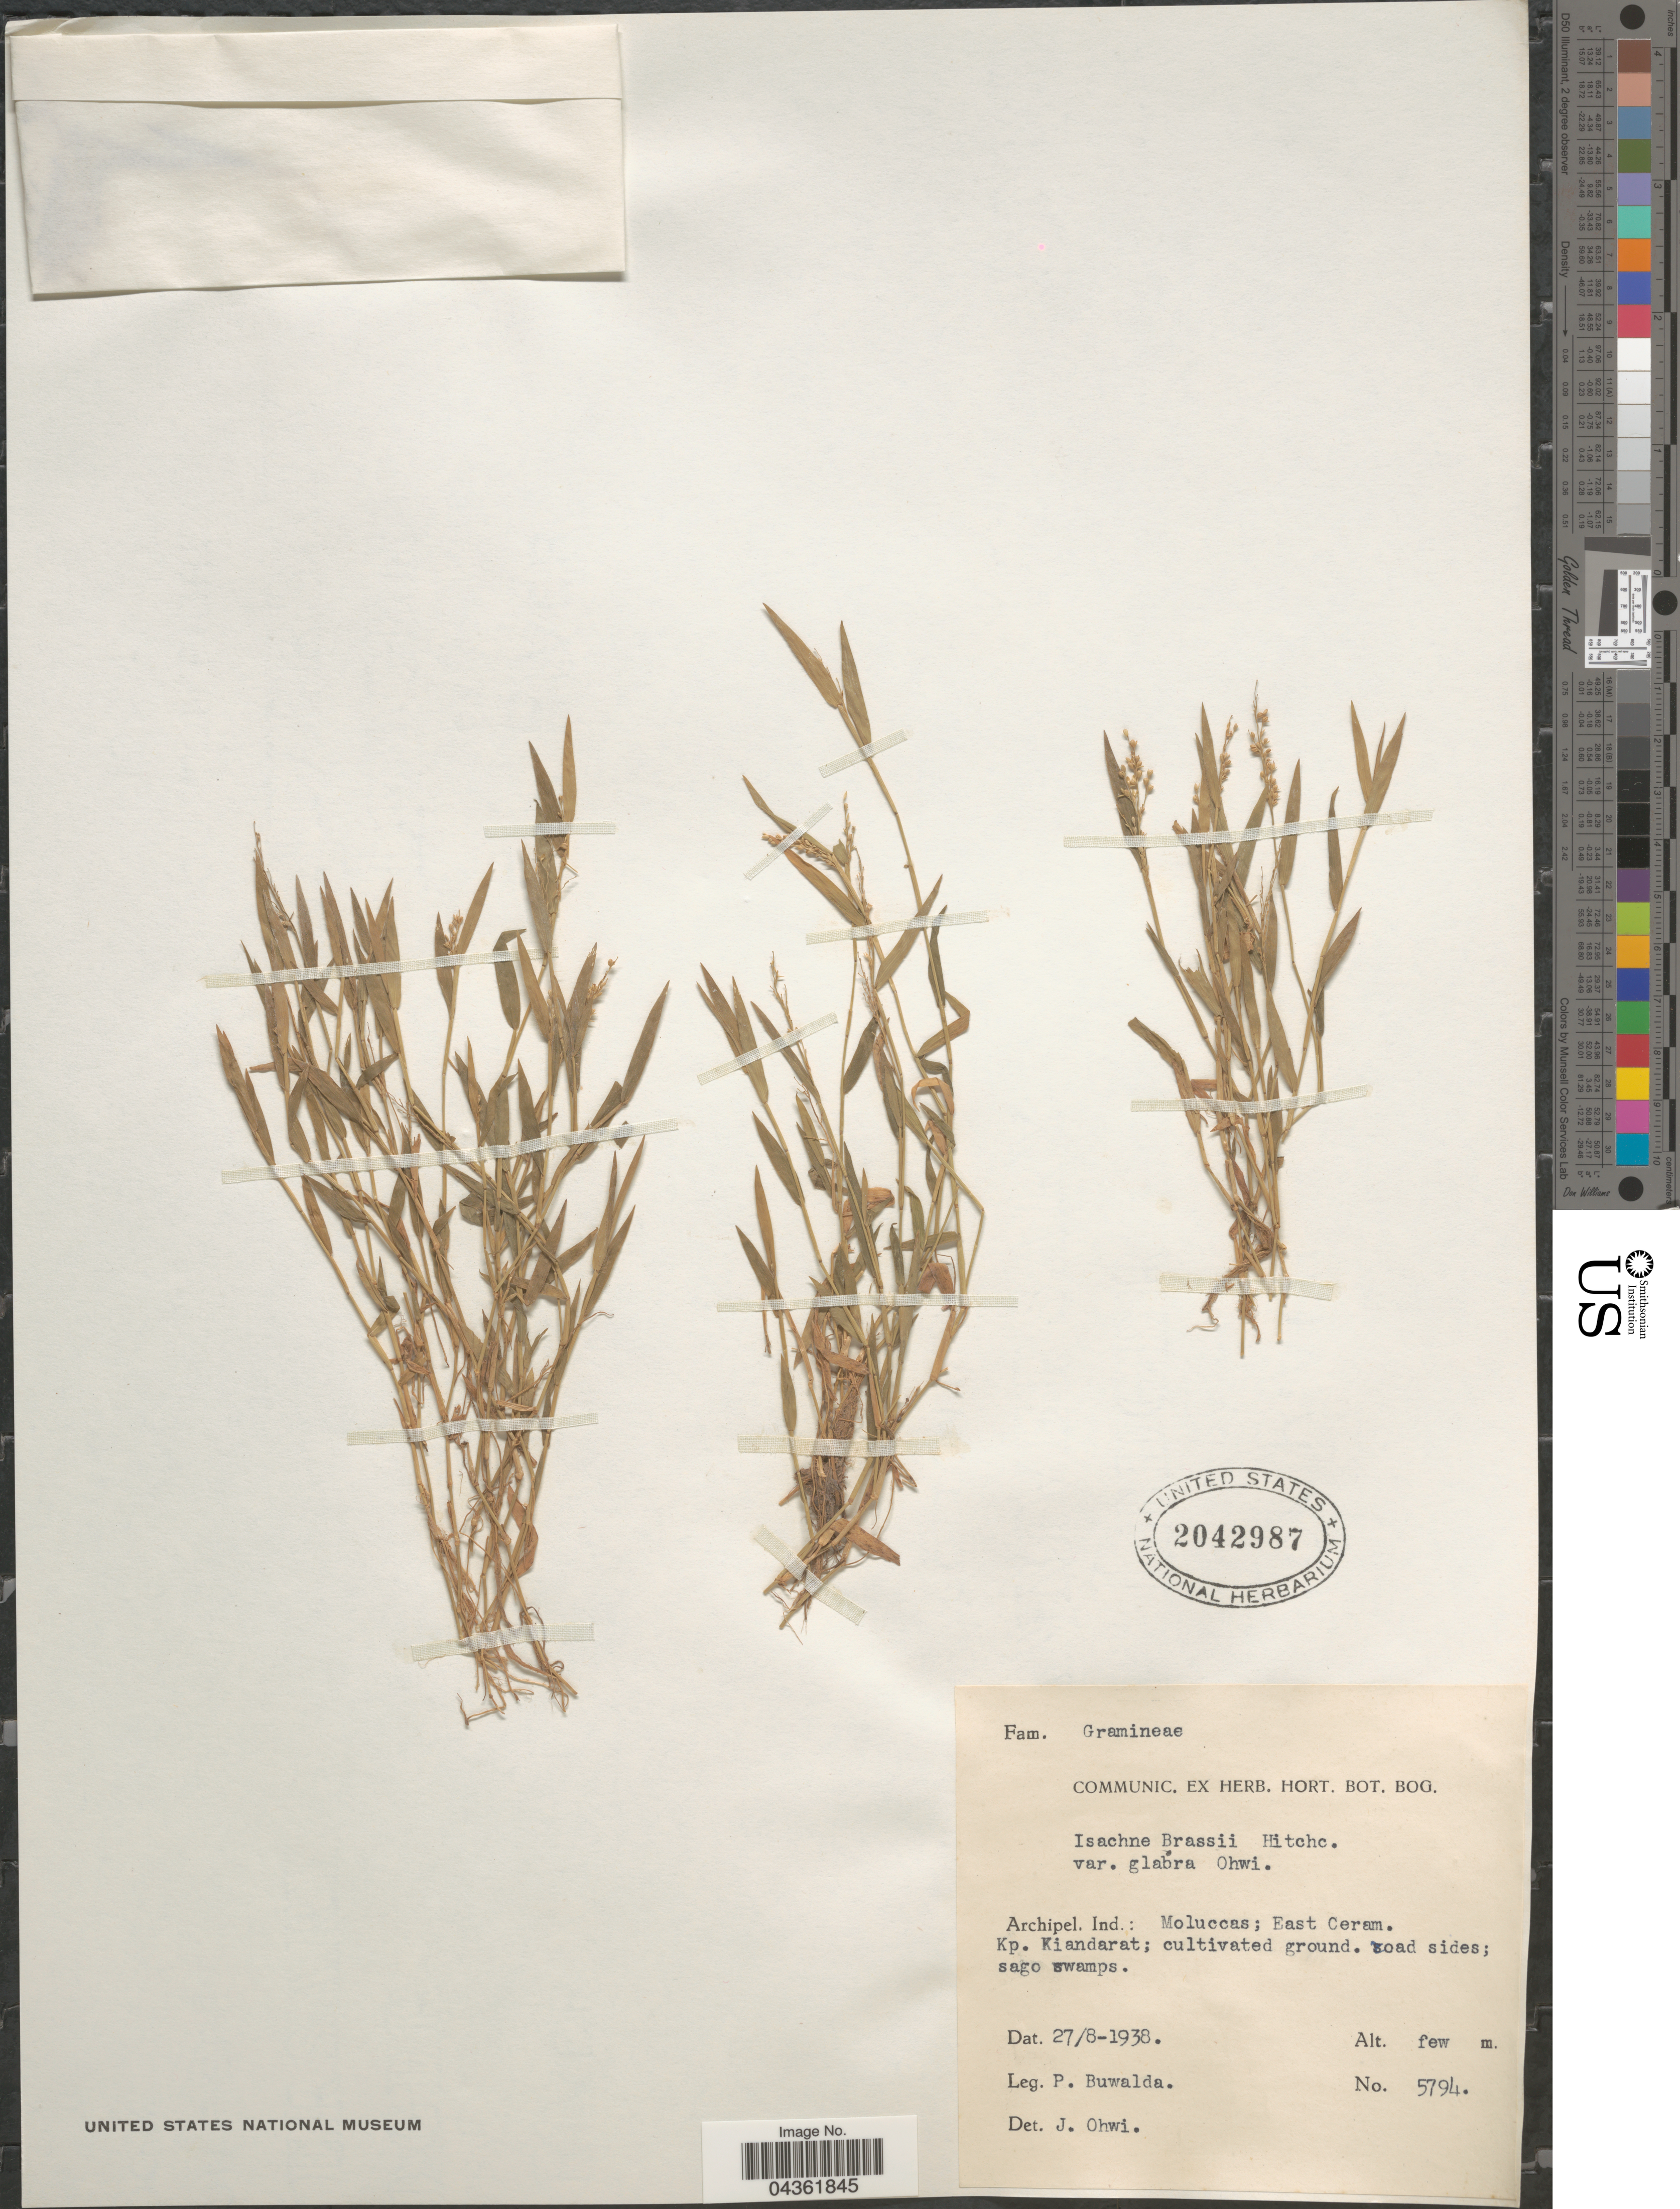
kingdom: Plantae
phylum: Tracheophyta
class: Liliopsida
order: Poales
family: Poaceae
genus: Isachne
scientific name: Isachne brassii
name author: Hitchc.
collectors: P. Buwalda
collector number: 5794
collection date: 1938-08-27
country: Indonesia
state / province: Maluku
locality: Archipel. Ind.: Moluccas; East Ceram. Kp. Kiandarat; cultivated ground. Road sides; sago swamps.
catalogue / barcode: US 2042987